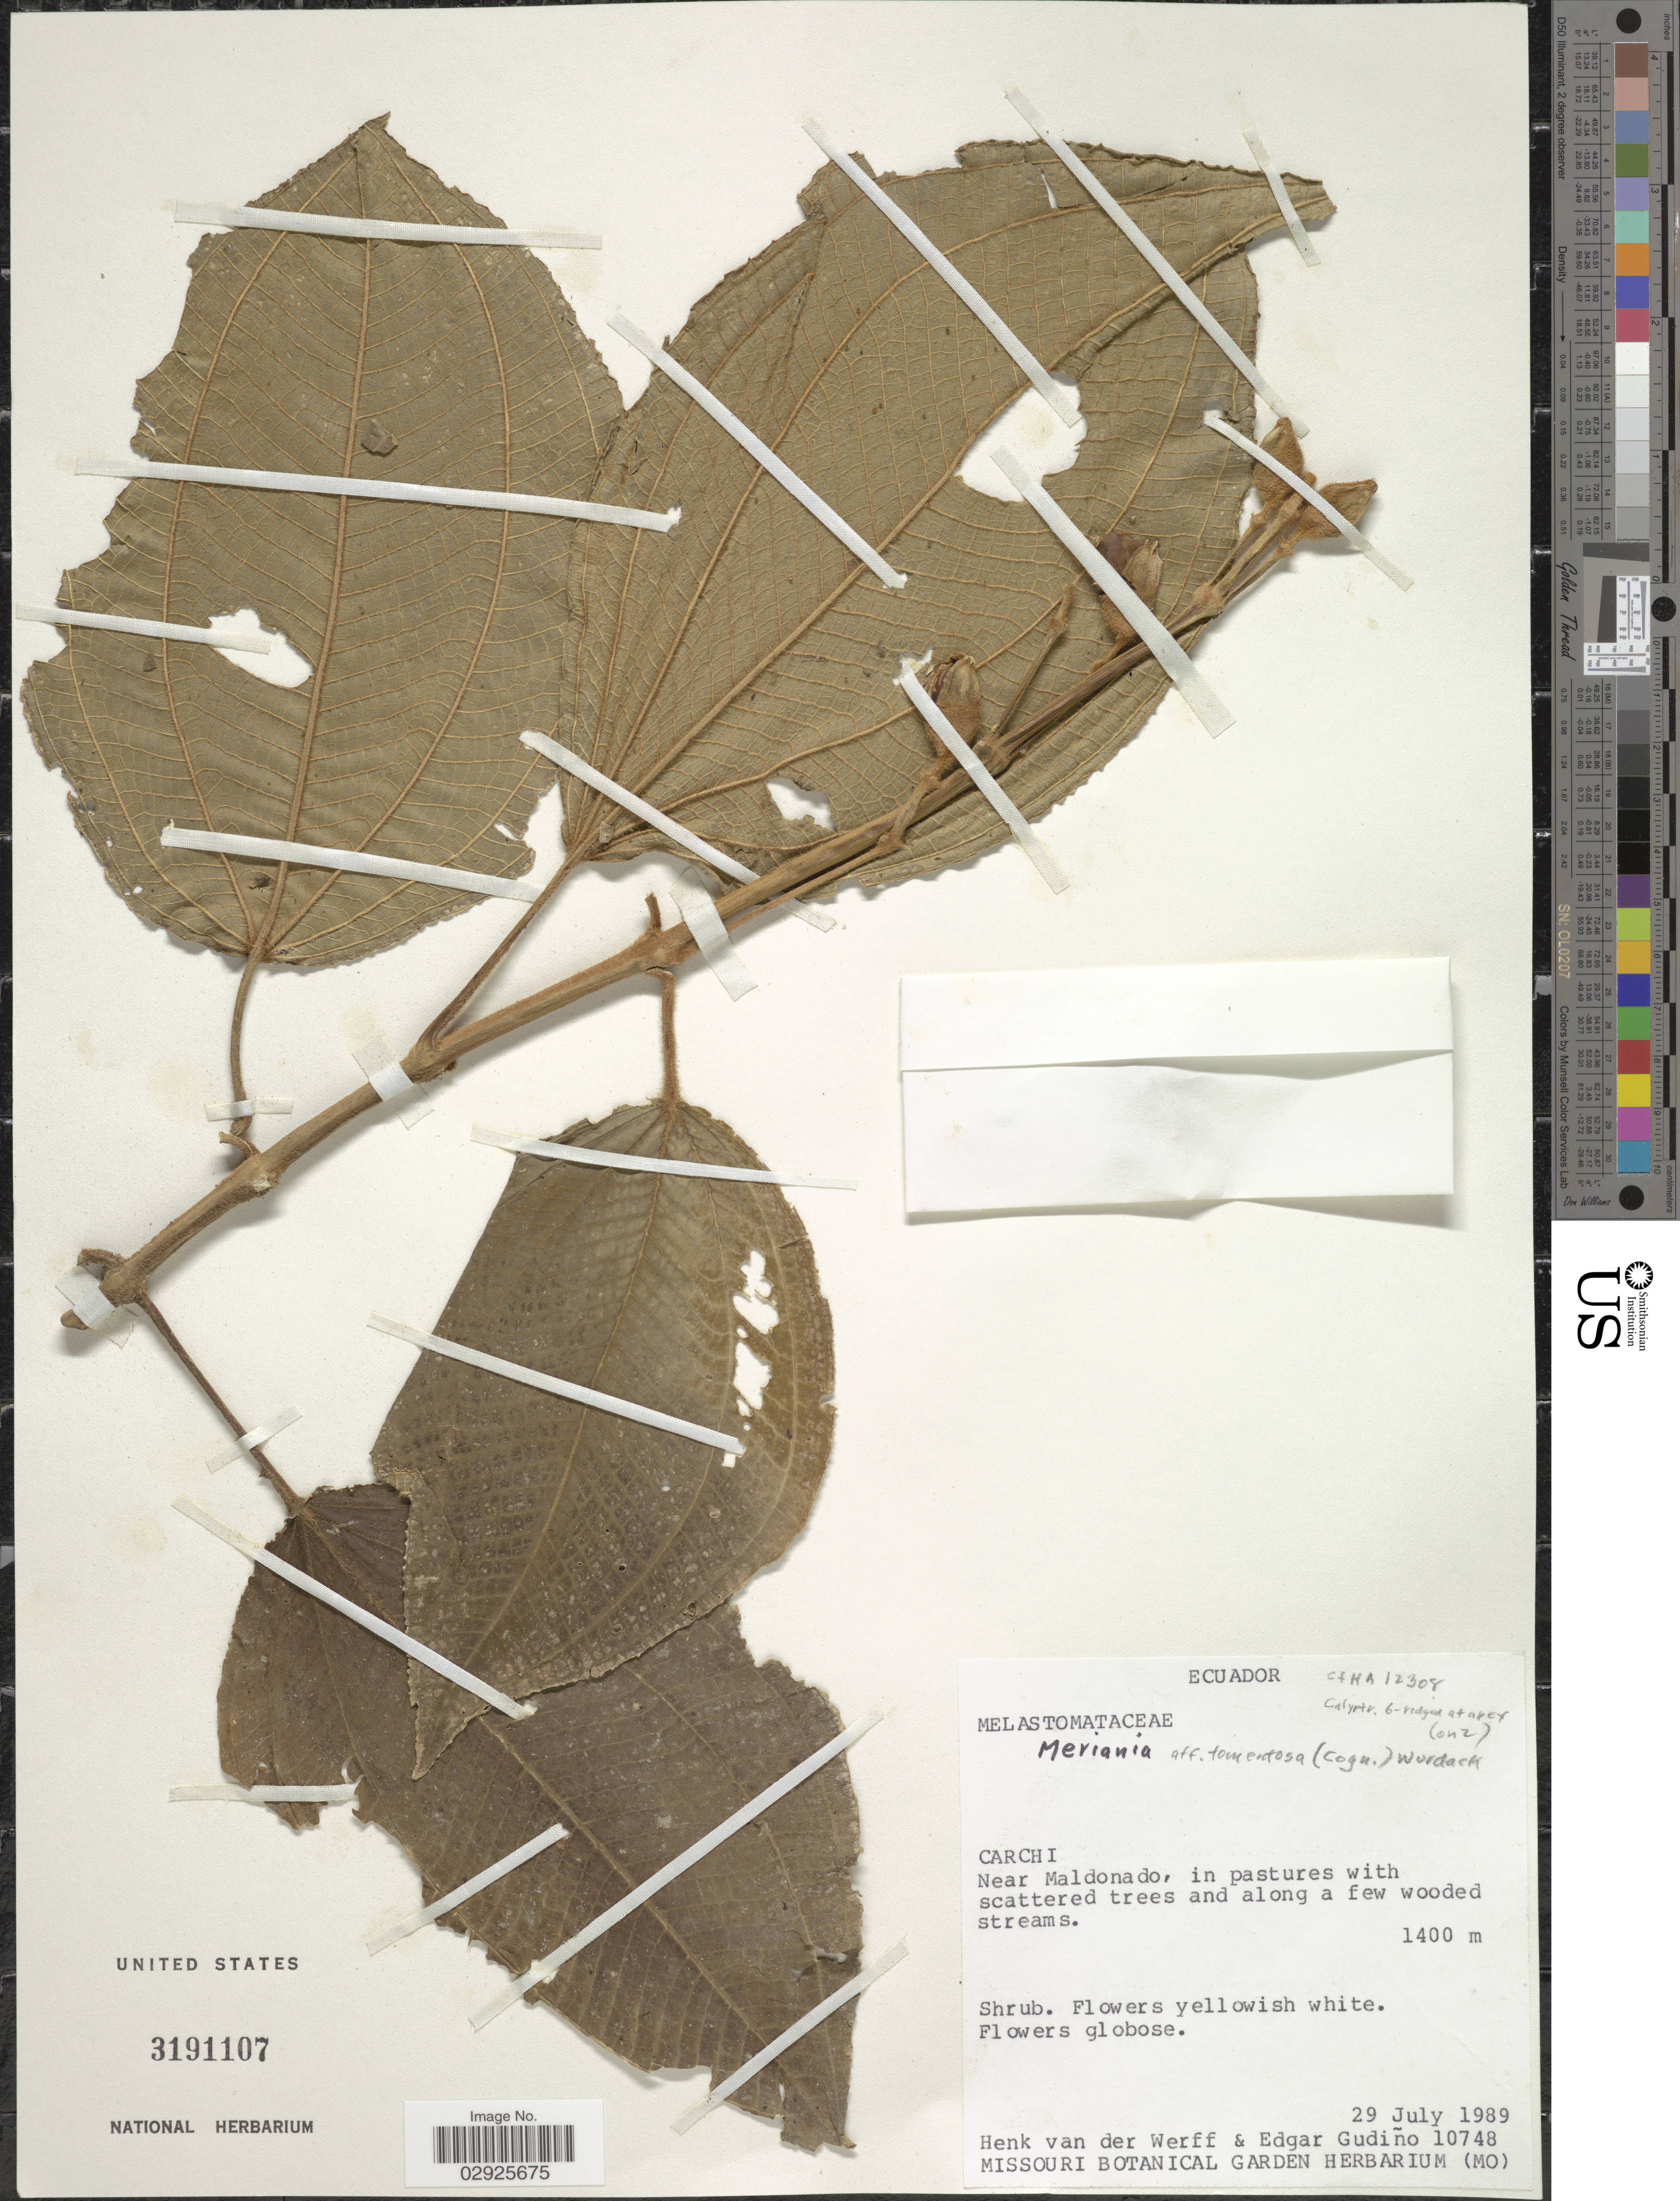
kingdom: Plantae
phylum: Tracheophyta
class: Magnoliopsida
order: Myrtales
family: Melastomataceae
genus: Meriania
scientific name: Meriania tomentosa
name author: (Cogn.) Wurdack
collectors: H. van der Werff & E. Gudiño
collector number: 10748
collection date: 1989-07-29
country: Ecuador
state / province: Carchi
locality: Near Maldonado.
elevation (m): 1400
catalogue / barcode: US 3191107